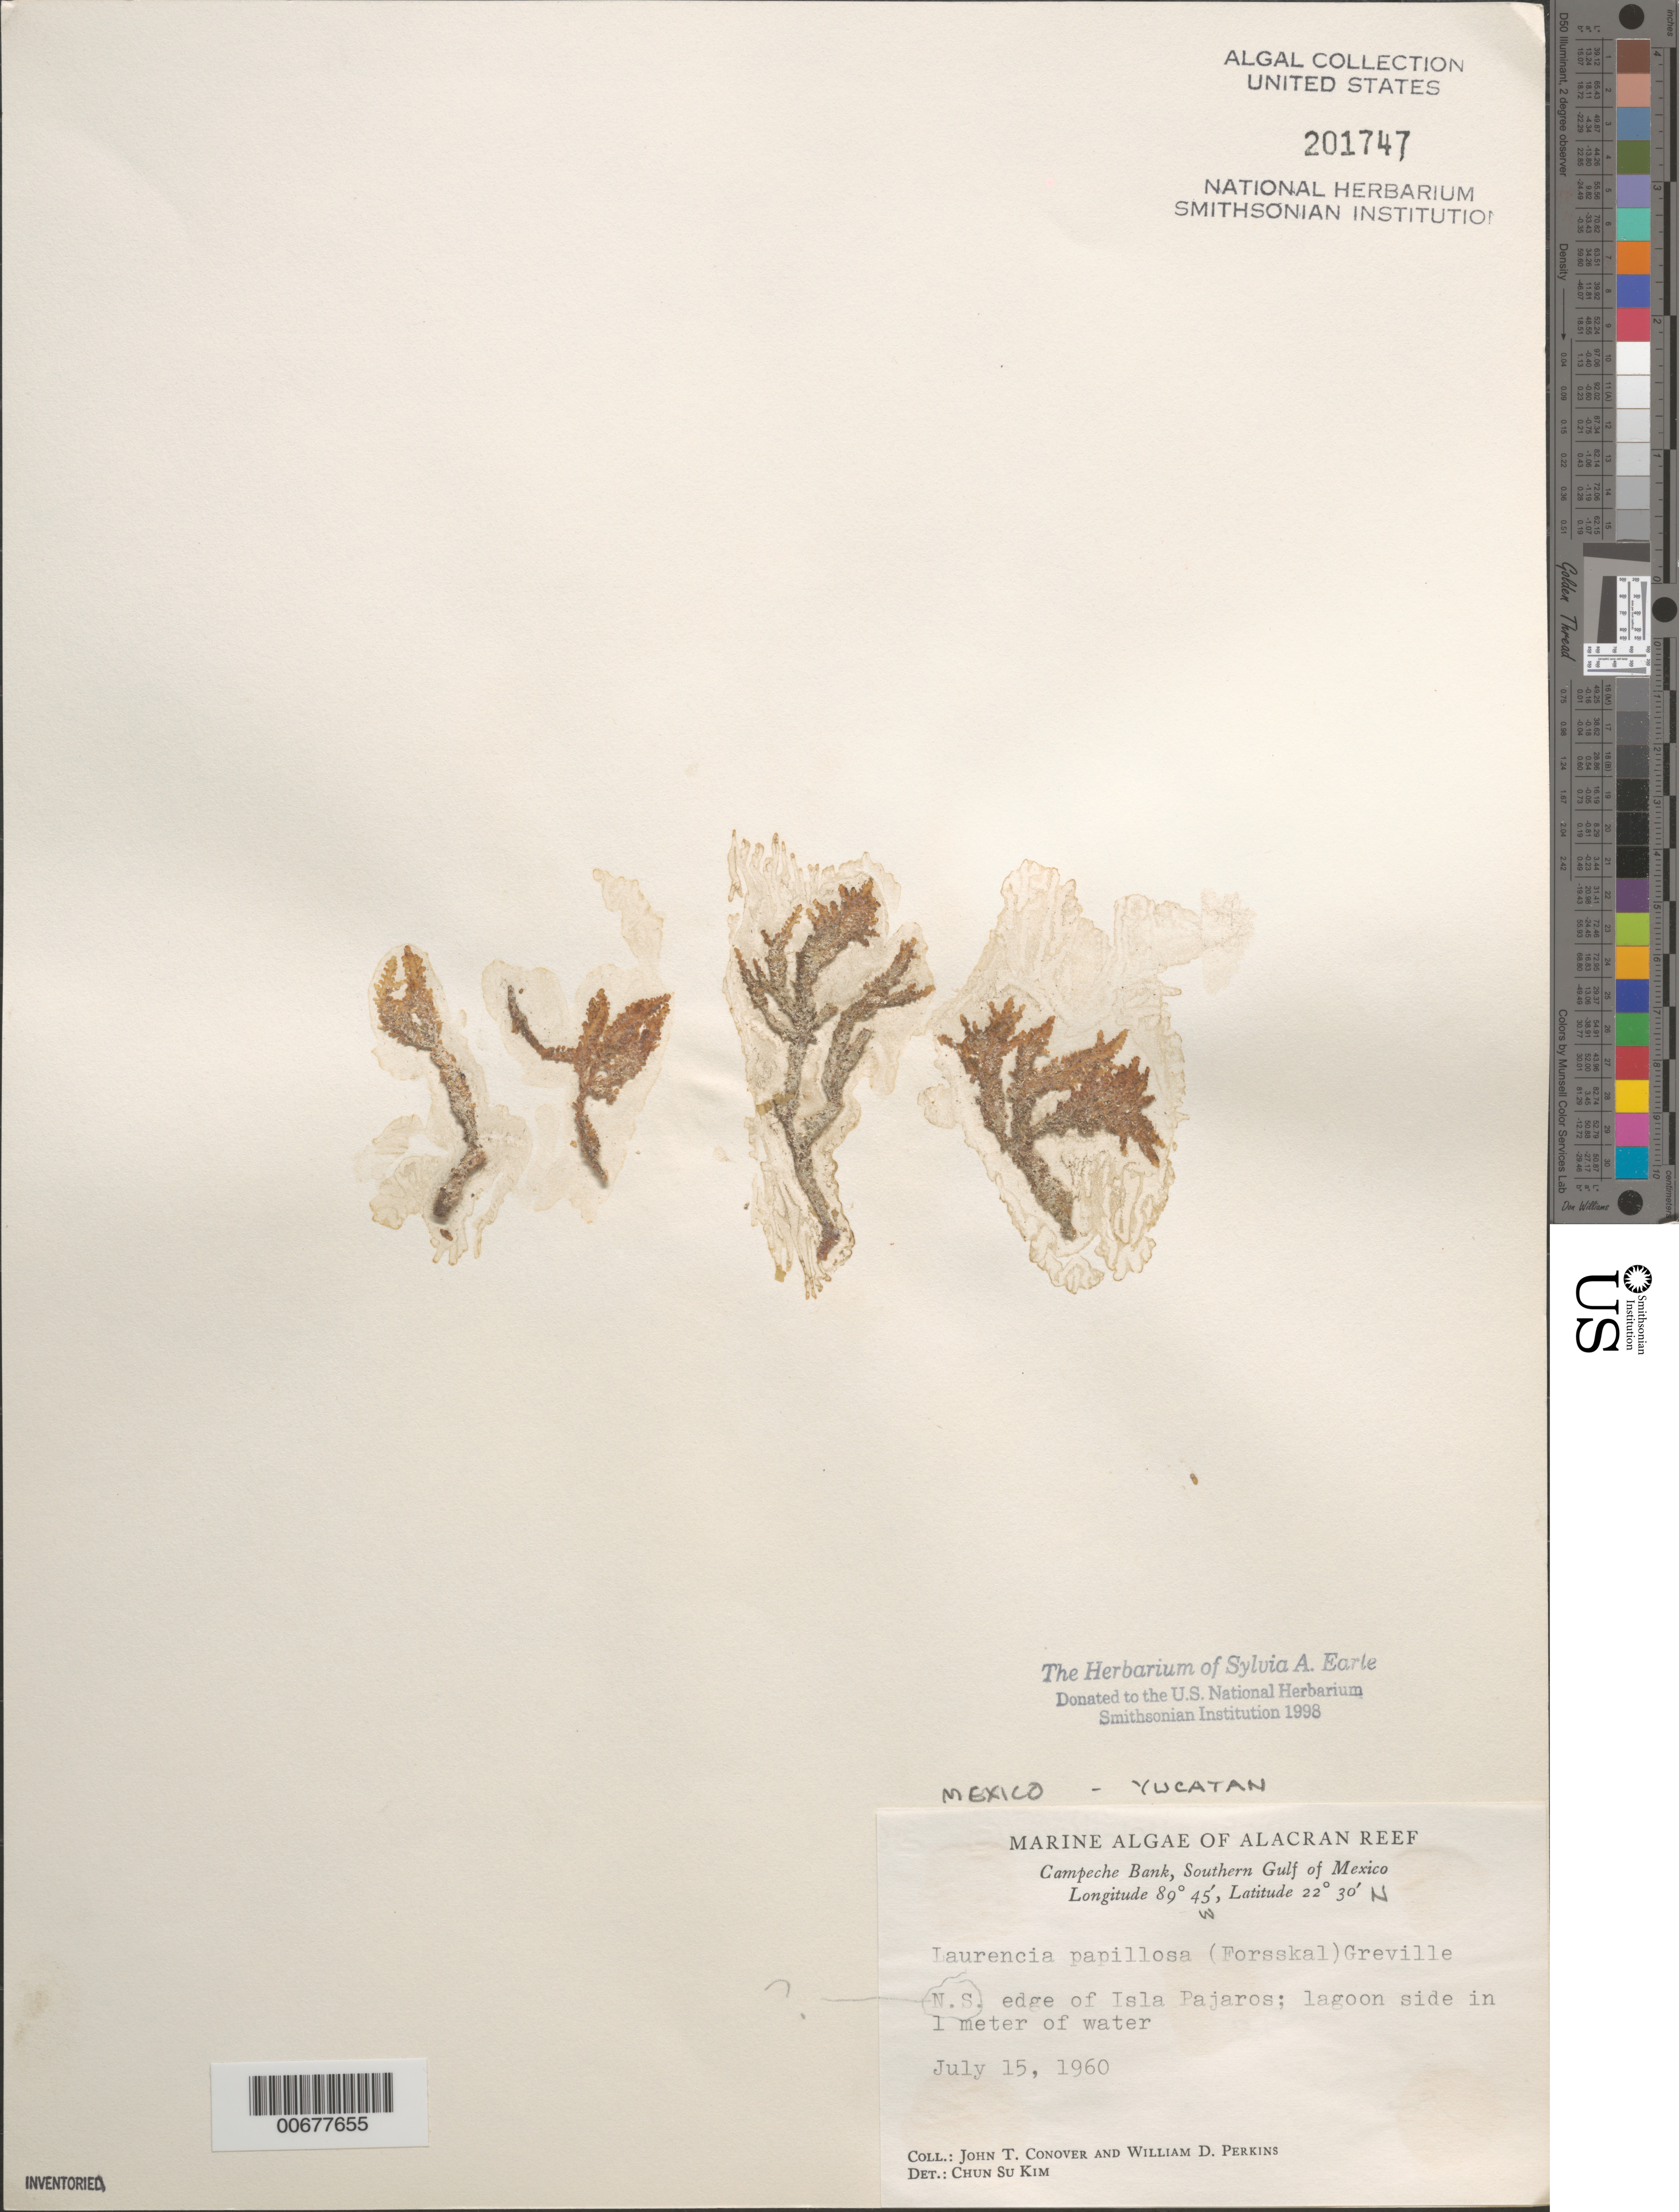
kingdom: Plantae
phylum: Rhodophyta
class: Florideophyceae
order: Ceramiales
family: Rhodomelaceae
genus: Palisada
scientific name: Palisada perforata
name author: (Bory) K.W. Nam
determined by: Algae name updating Project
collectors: J. T. Conover & W. D. Perkins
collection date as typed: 15 Jul 1960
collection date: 1960-07-15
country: Mexico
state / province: Yucatán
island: Isla Pajaros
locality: Alacran Reef, Campeche Bank, southern Gulf of Mexico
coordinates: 22 30' N, 89 45' W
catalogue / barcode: US 201747